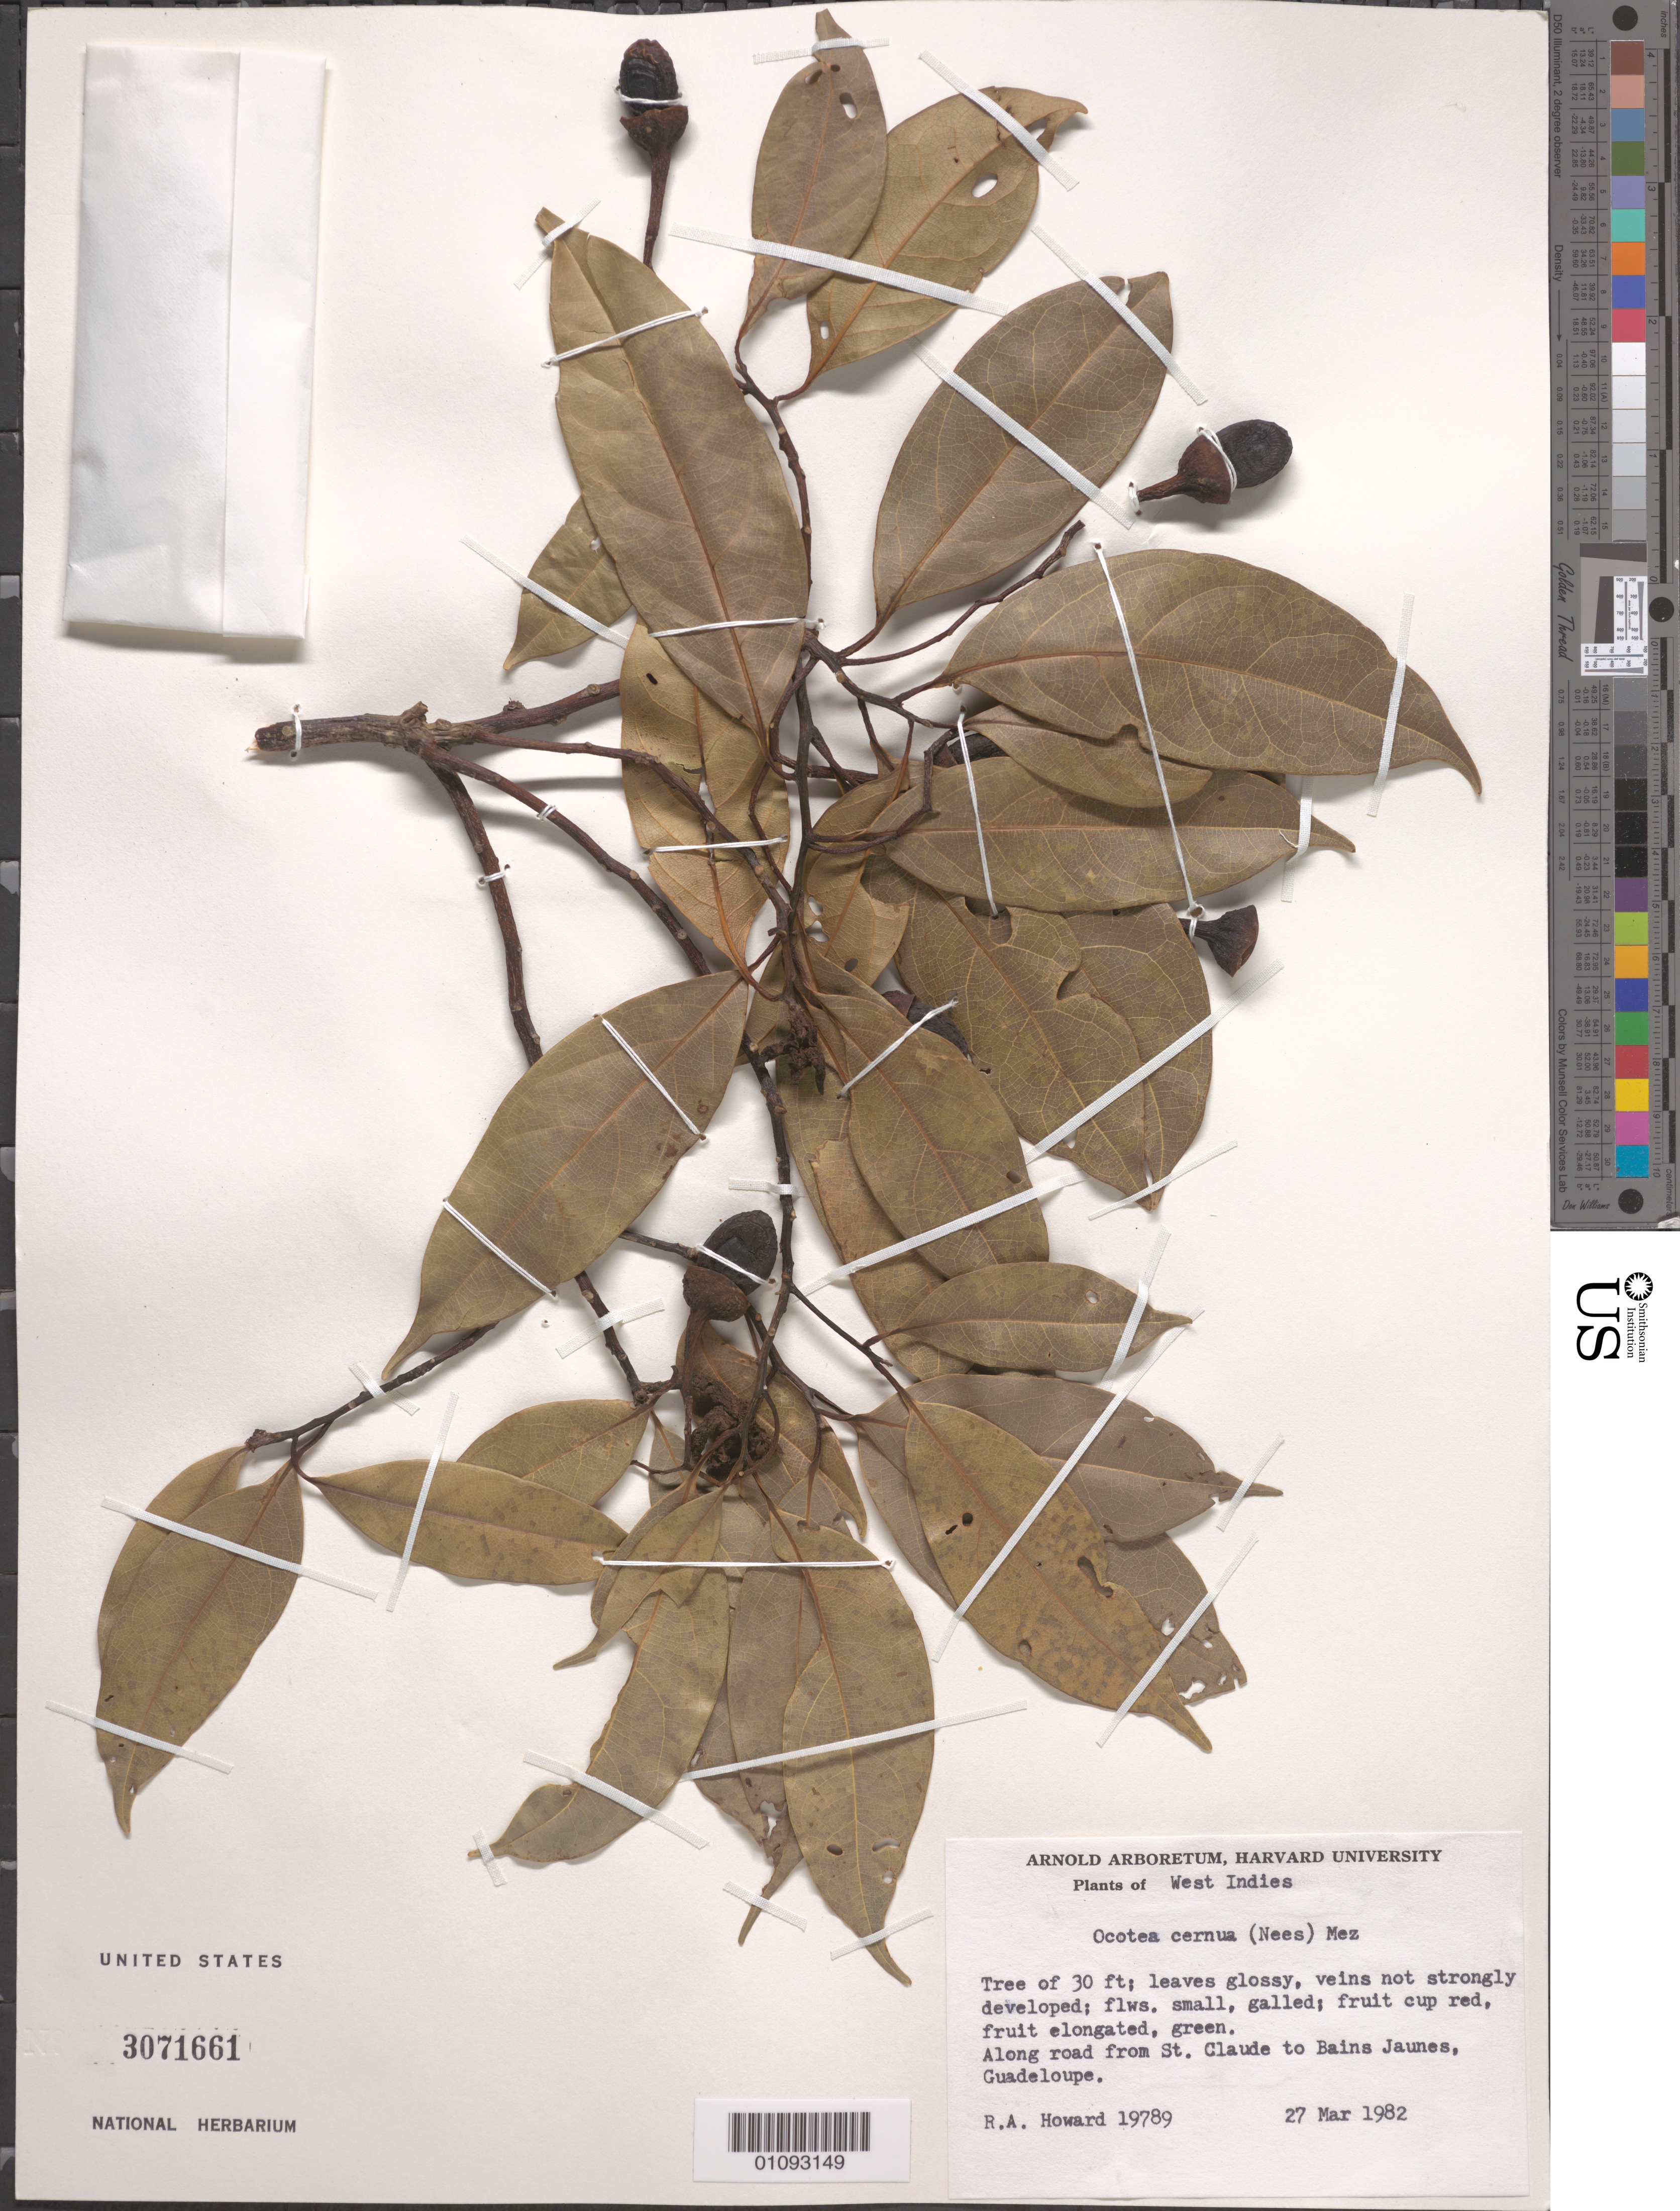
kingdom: Plantae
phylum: Tracheophyta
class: Magnoliopsida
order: Laurales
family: Lauraceae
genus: Ocotea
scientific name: Ocotea cernua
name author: (Nees) Mez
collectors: R. A. Howard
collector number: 19789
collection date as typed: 27 Mar 1982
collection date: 1982-03-27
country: Guadeloupe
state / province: St. Claude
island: Basse Terre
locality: Along road from St. Claude to Bains Jaunes.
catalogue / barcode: US 3071661